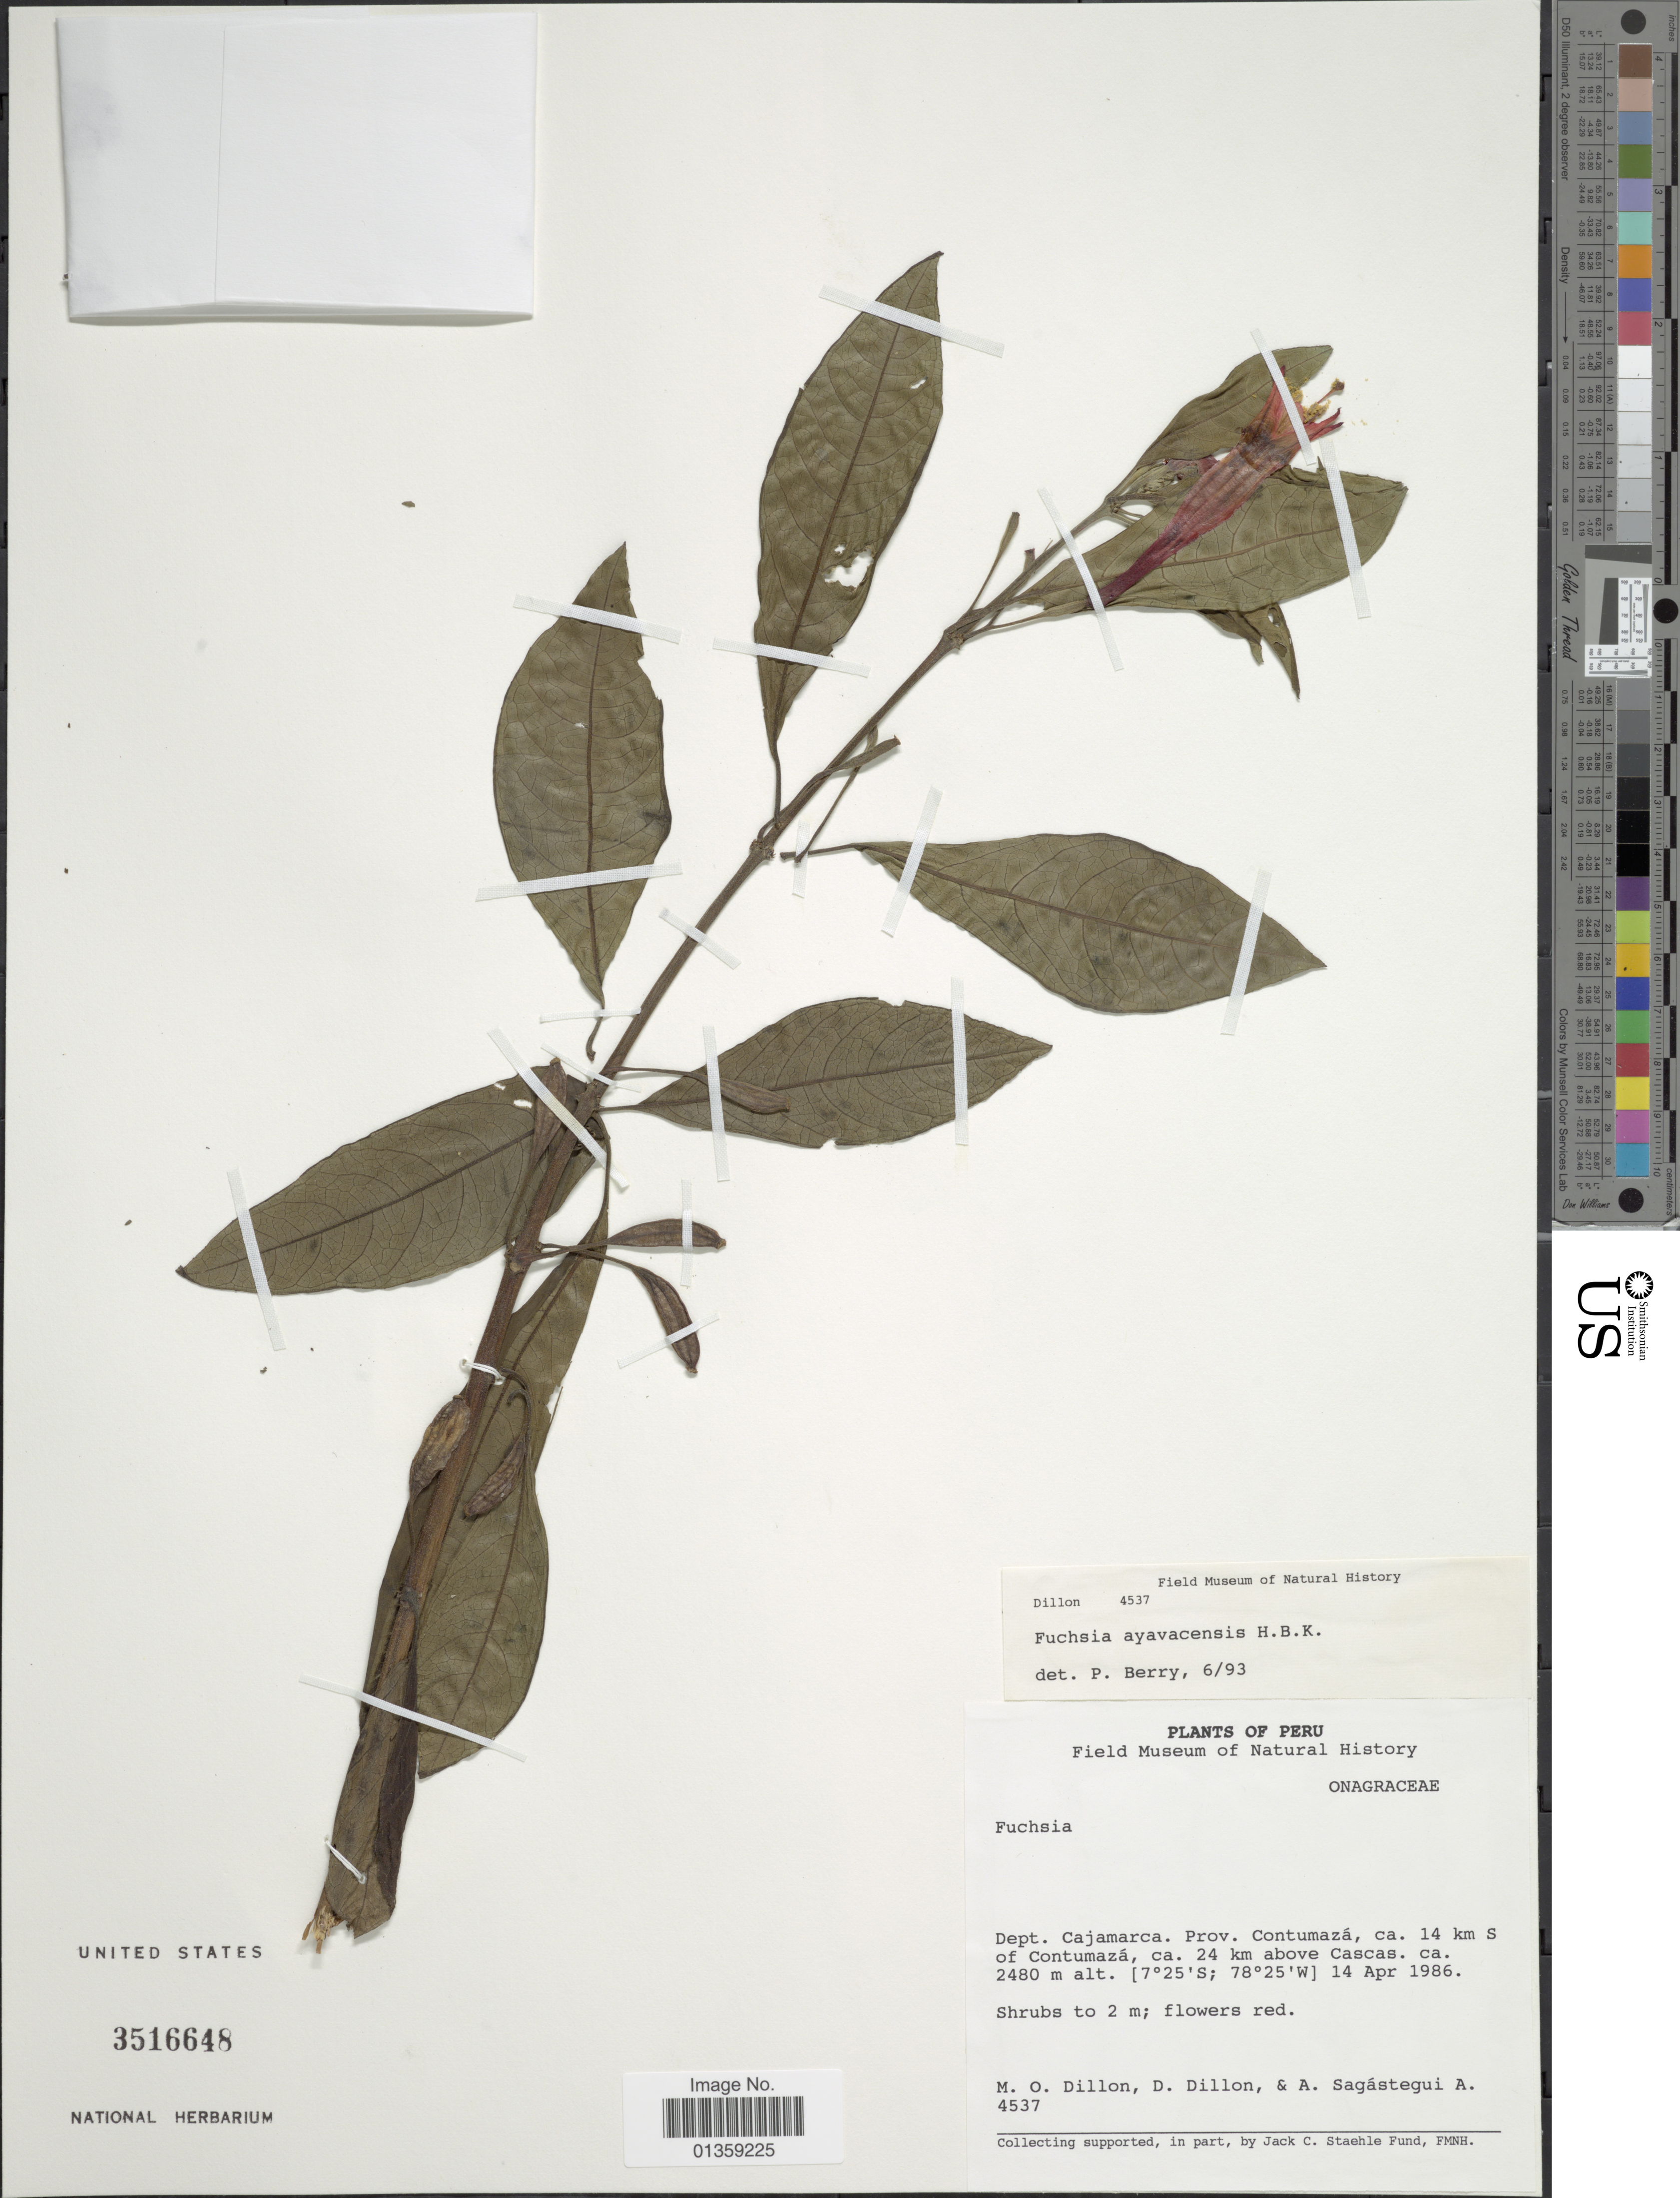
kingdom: Plantae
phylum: Tracheophyta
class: Magnoliopsida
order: Myrtales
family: Onagraceae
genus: Fuchsia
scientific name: Fuchsia ayavacensis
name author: Kunth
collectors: M. O. Dillon, D. Dillon & A. Sagástegui A.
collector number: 4537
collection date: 1986-04-14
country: Peru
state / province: Cajamarca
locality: Prov. Contumazá, ca. 14 km S of Contumazá, ca. 24 km above Cascas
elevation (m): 2480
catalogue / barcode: US 3516648